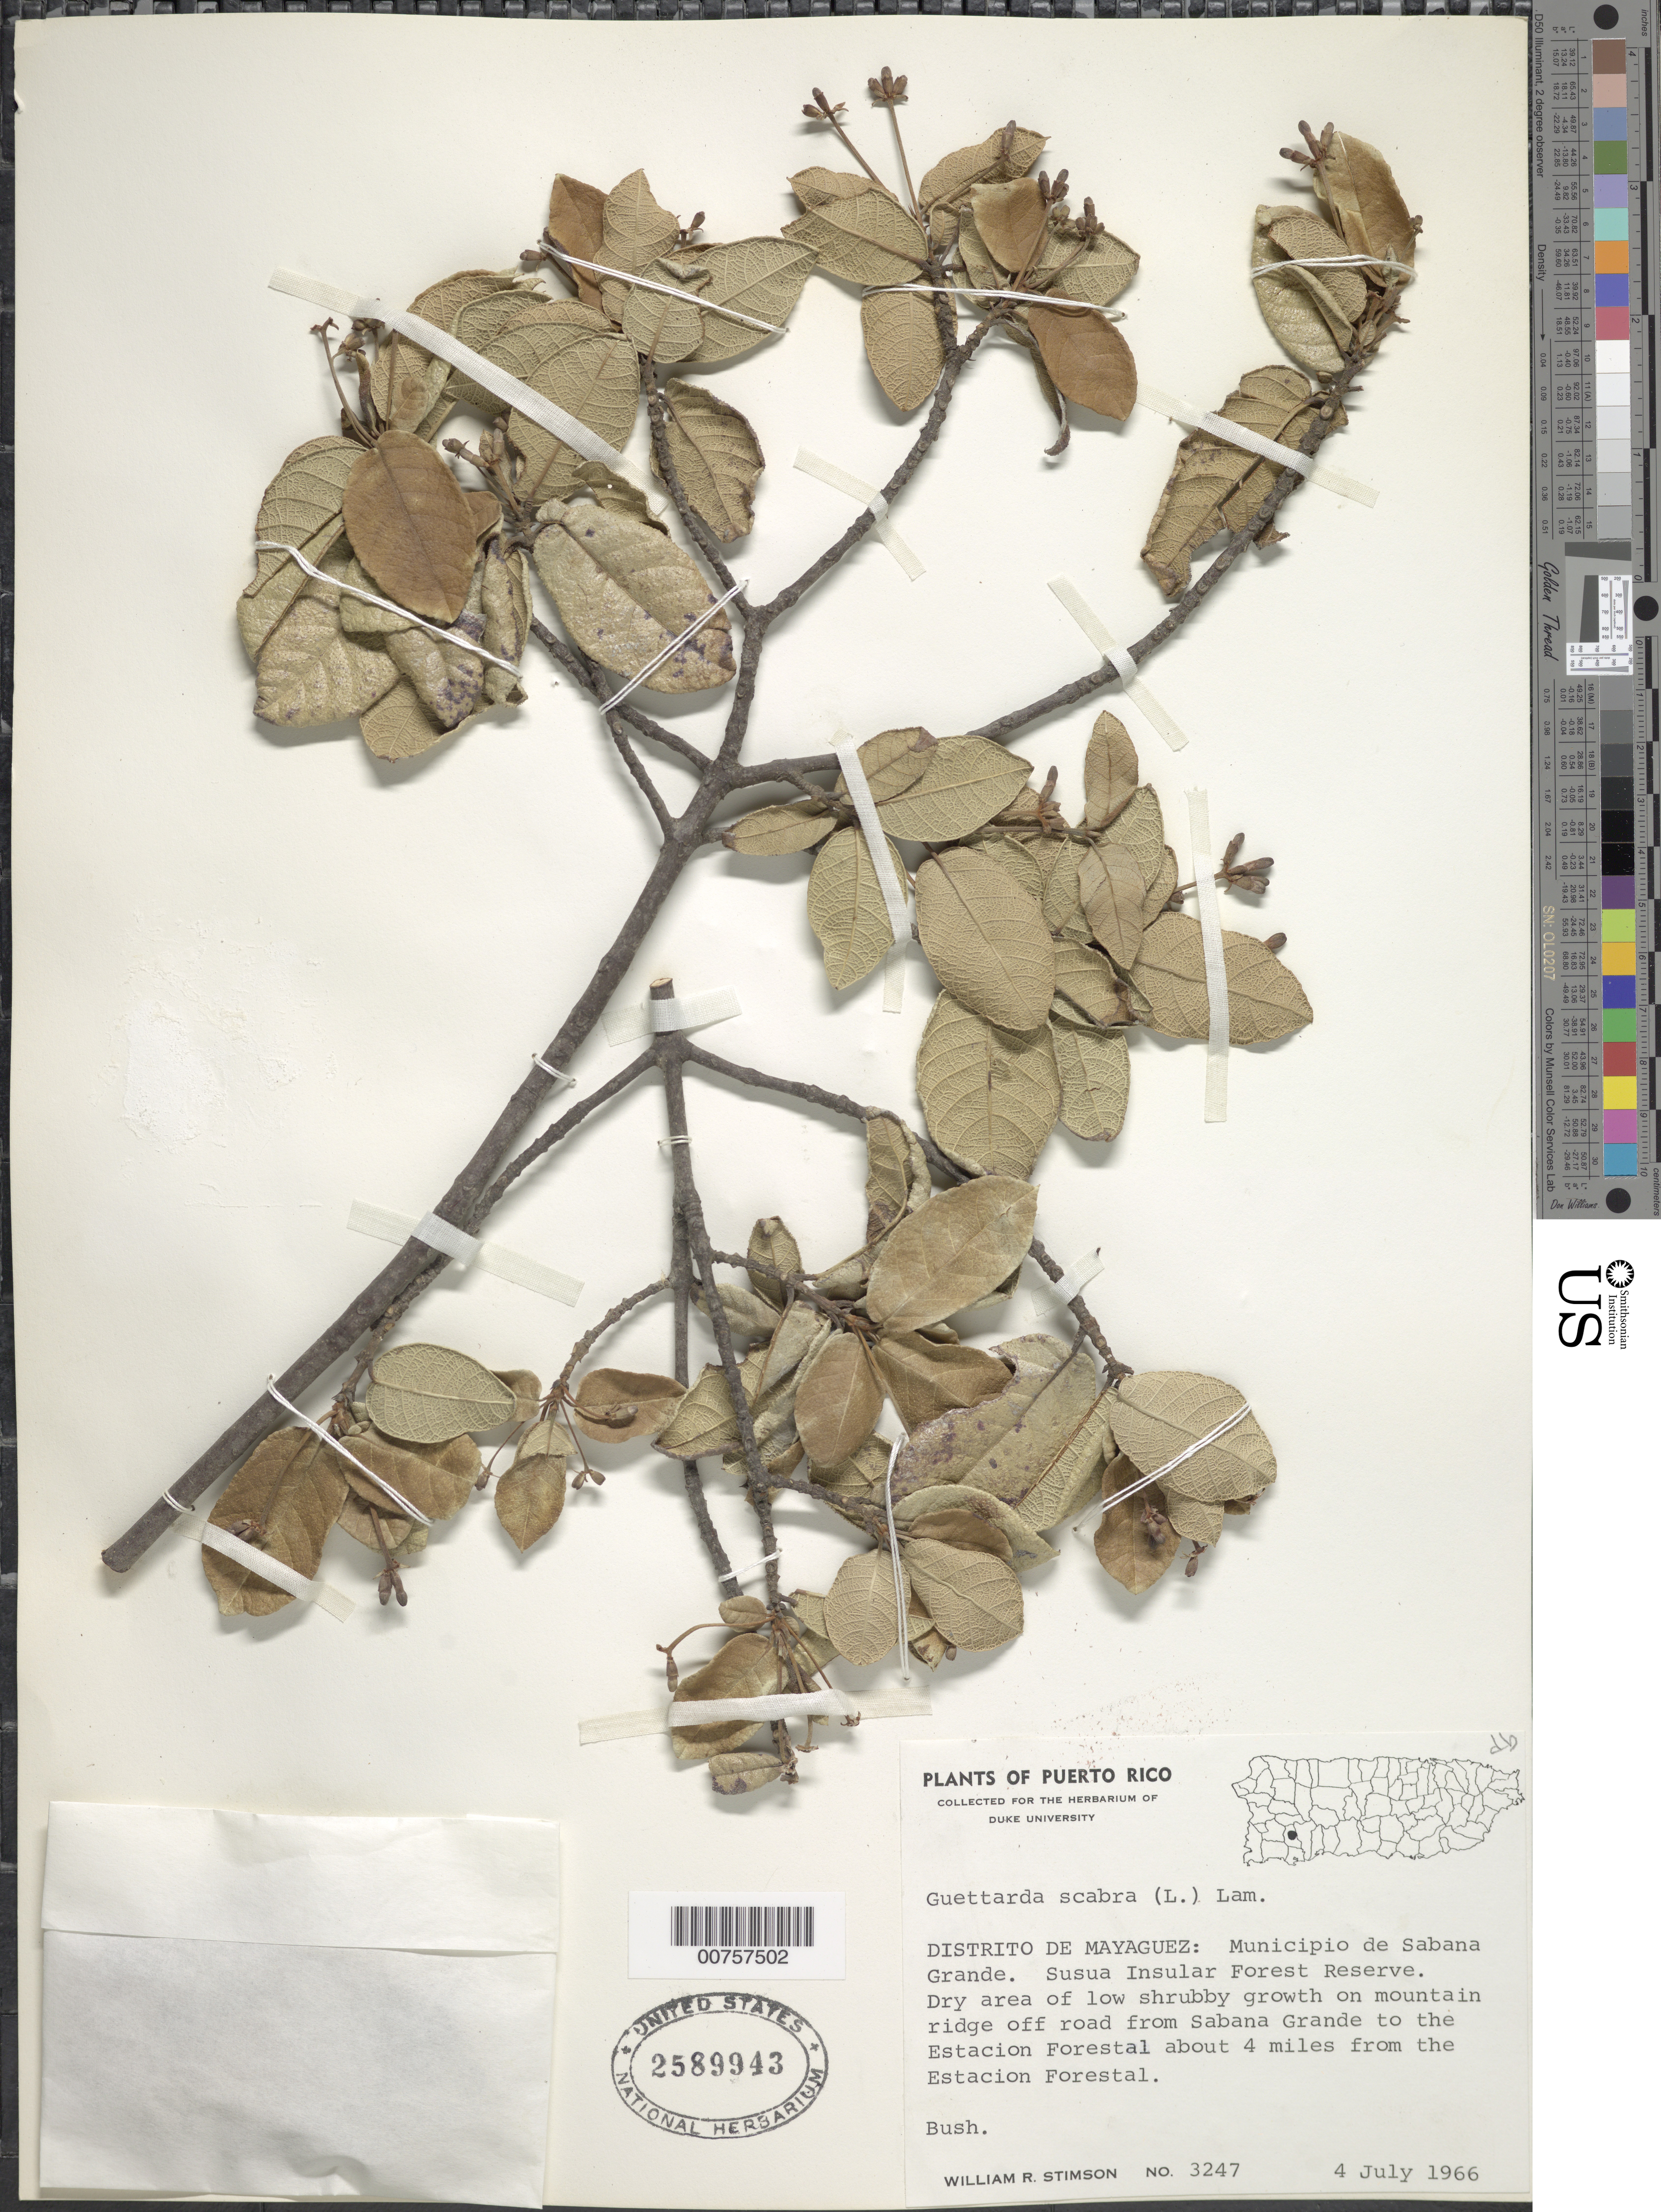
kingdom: Plantae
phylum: Tracheophyta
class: Magnoliopsida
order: Gentianales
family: Rubiaceae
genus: Guettarda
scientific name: Guettarda scabra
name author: (L.) Vent.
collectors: W. R. Stimson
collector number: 3247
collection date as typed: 04 Jul 1966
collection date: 1966-07-04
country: Puerto Rico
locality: Distrito de Mayagüez: Municipio de Sabana Grande, Susua Insular Forest Reserve. Off road from Sabana Grande to the Reserve, about 4 mi. from the Reserve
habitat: Dry area of low shrubby growth on mounatin ridge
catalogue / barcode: US 2589943